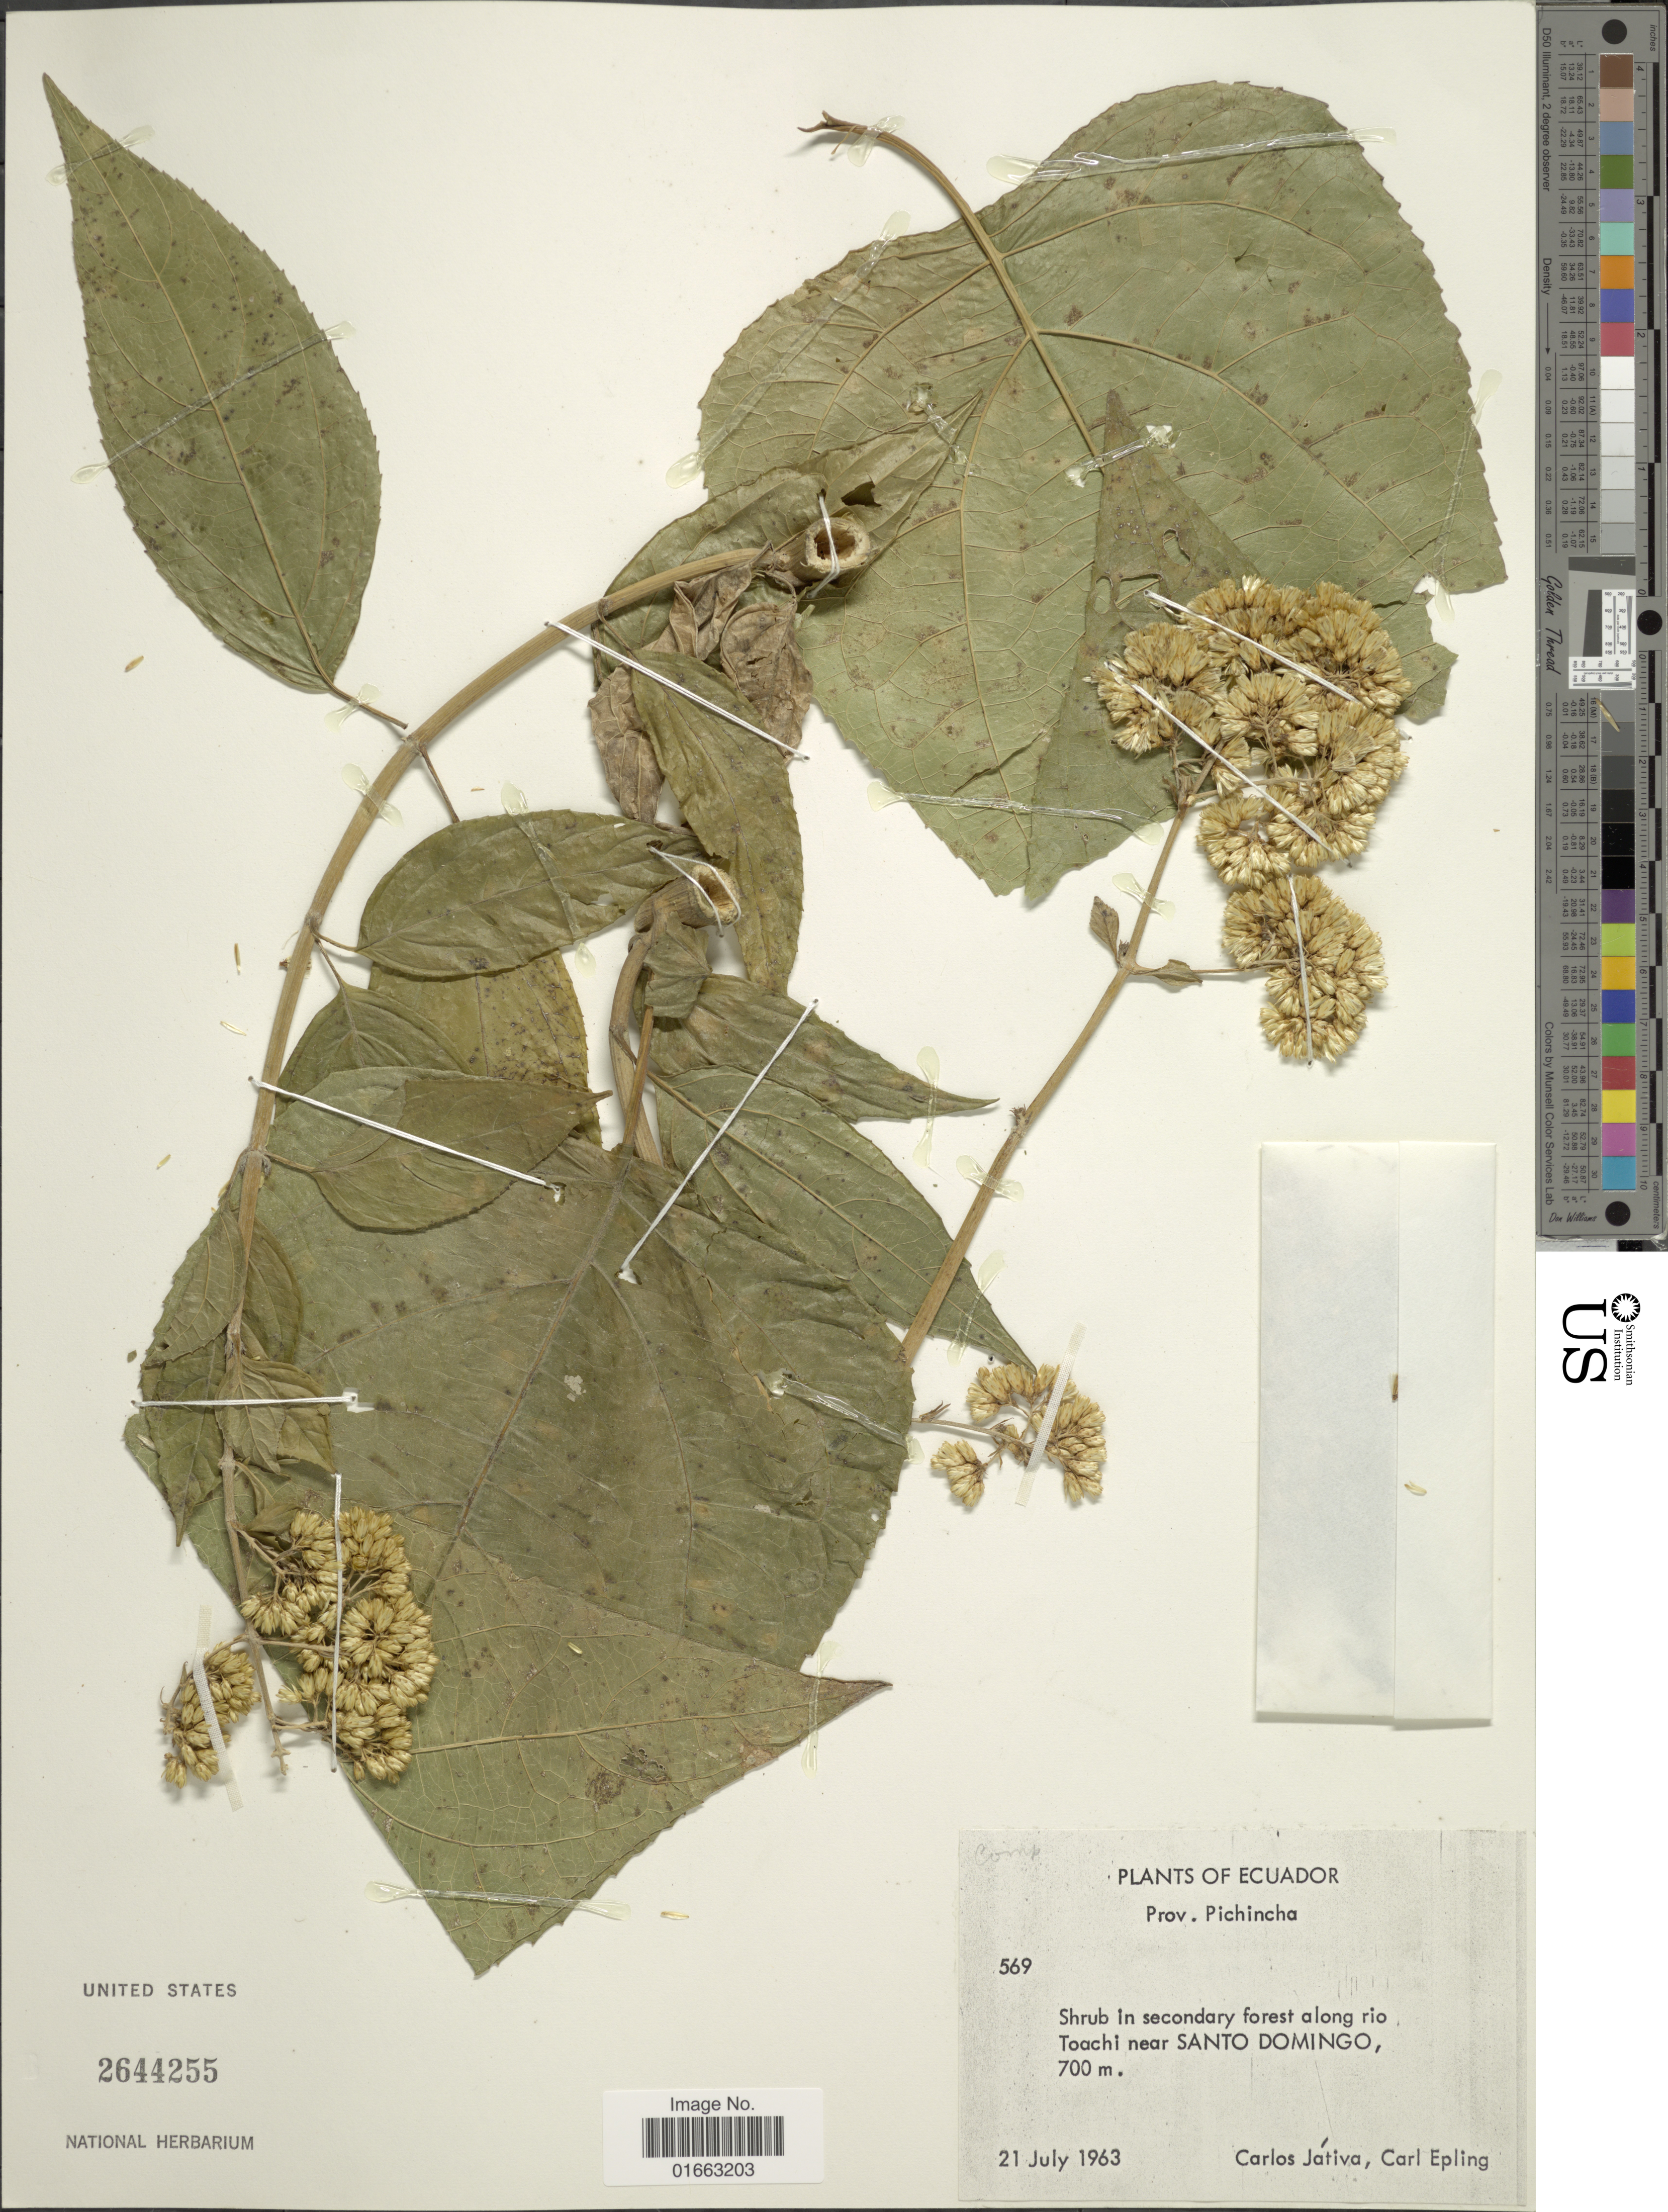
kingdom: Plantae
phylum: Tracheophyta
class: Magnoliopsida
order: Asterales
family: Asteraceae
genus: Critonia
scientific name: Critonia morifolia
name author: (Mill.) R.M. King & H. Rob.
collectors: C. D. Játiva & C. C. Epling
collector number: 569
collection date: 1963-07-21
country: Ecuador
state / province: Pichincha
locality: Shrub in secondary forest along rio Toachi near Santo Domingo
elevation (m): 700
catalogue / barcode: US 2644255